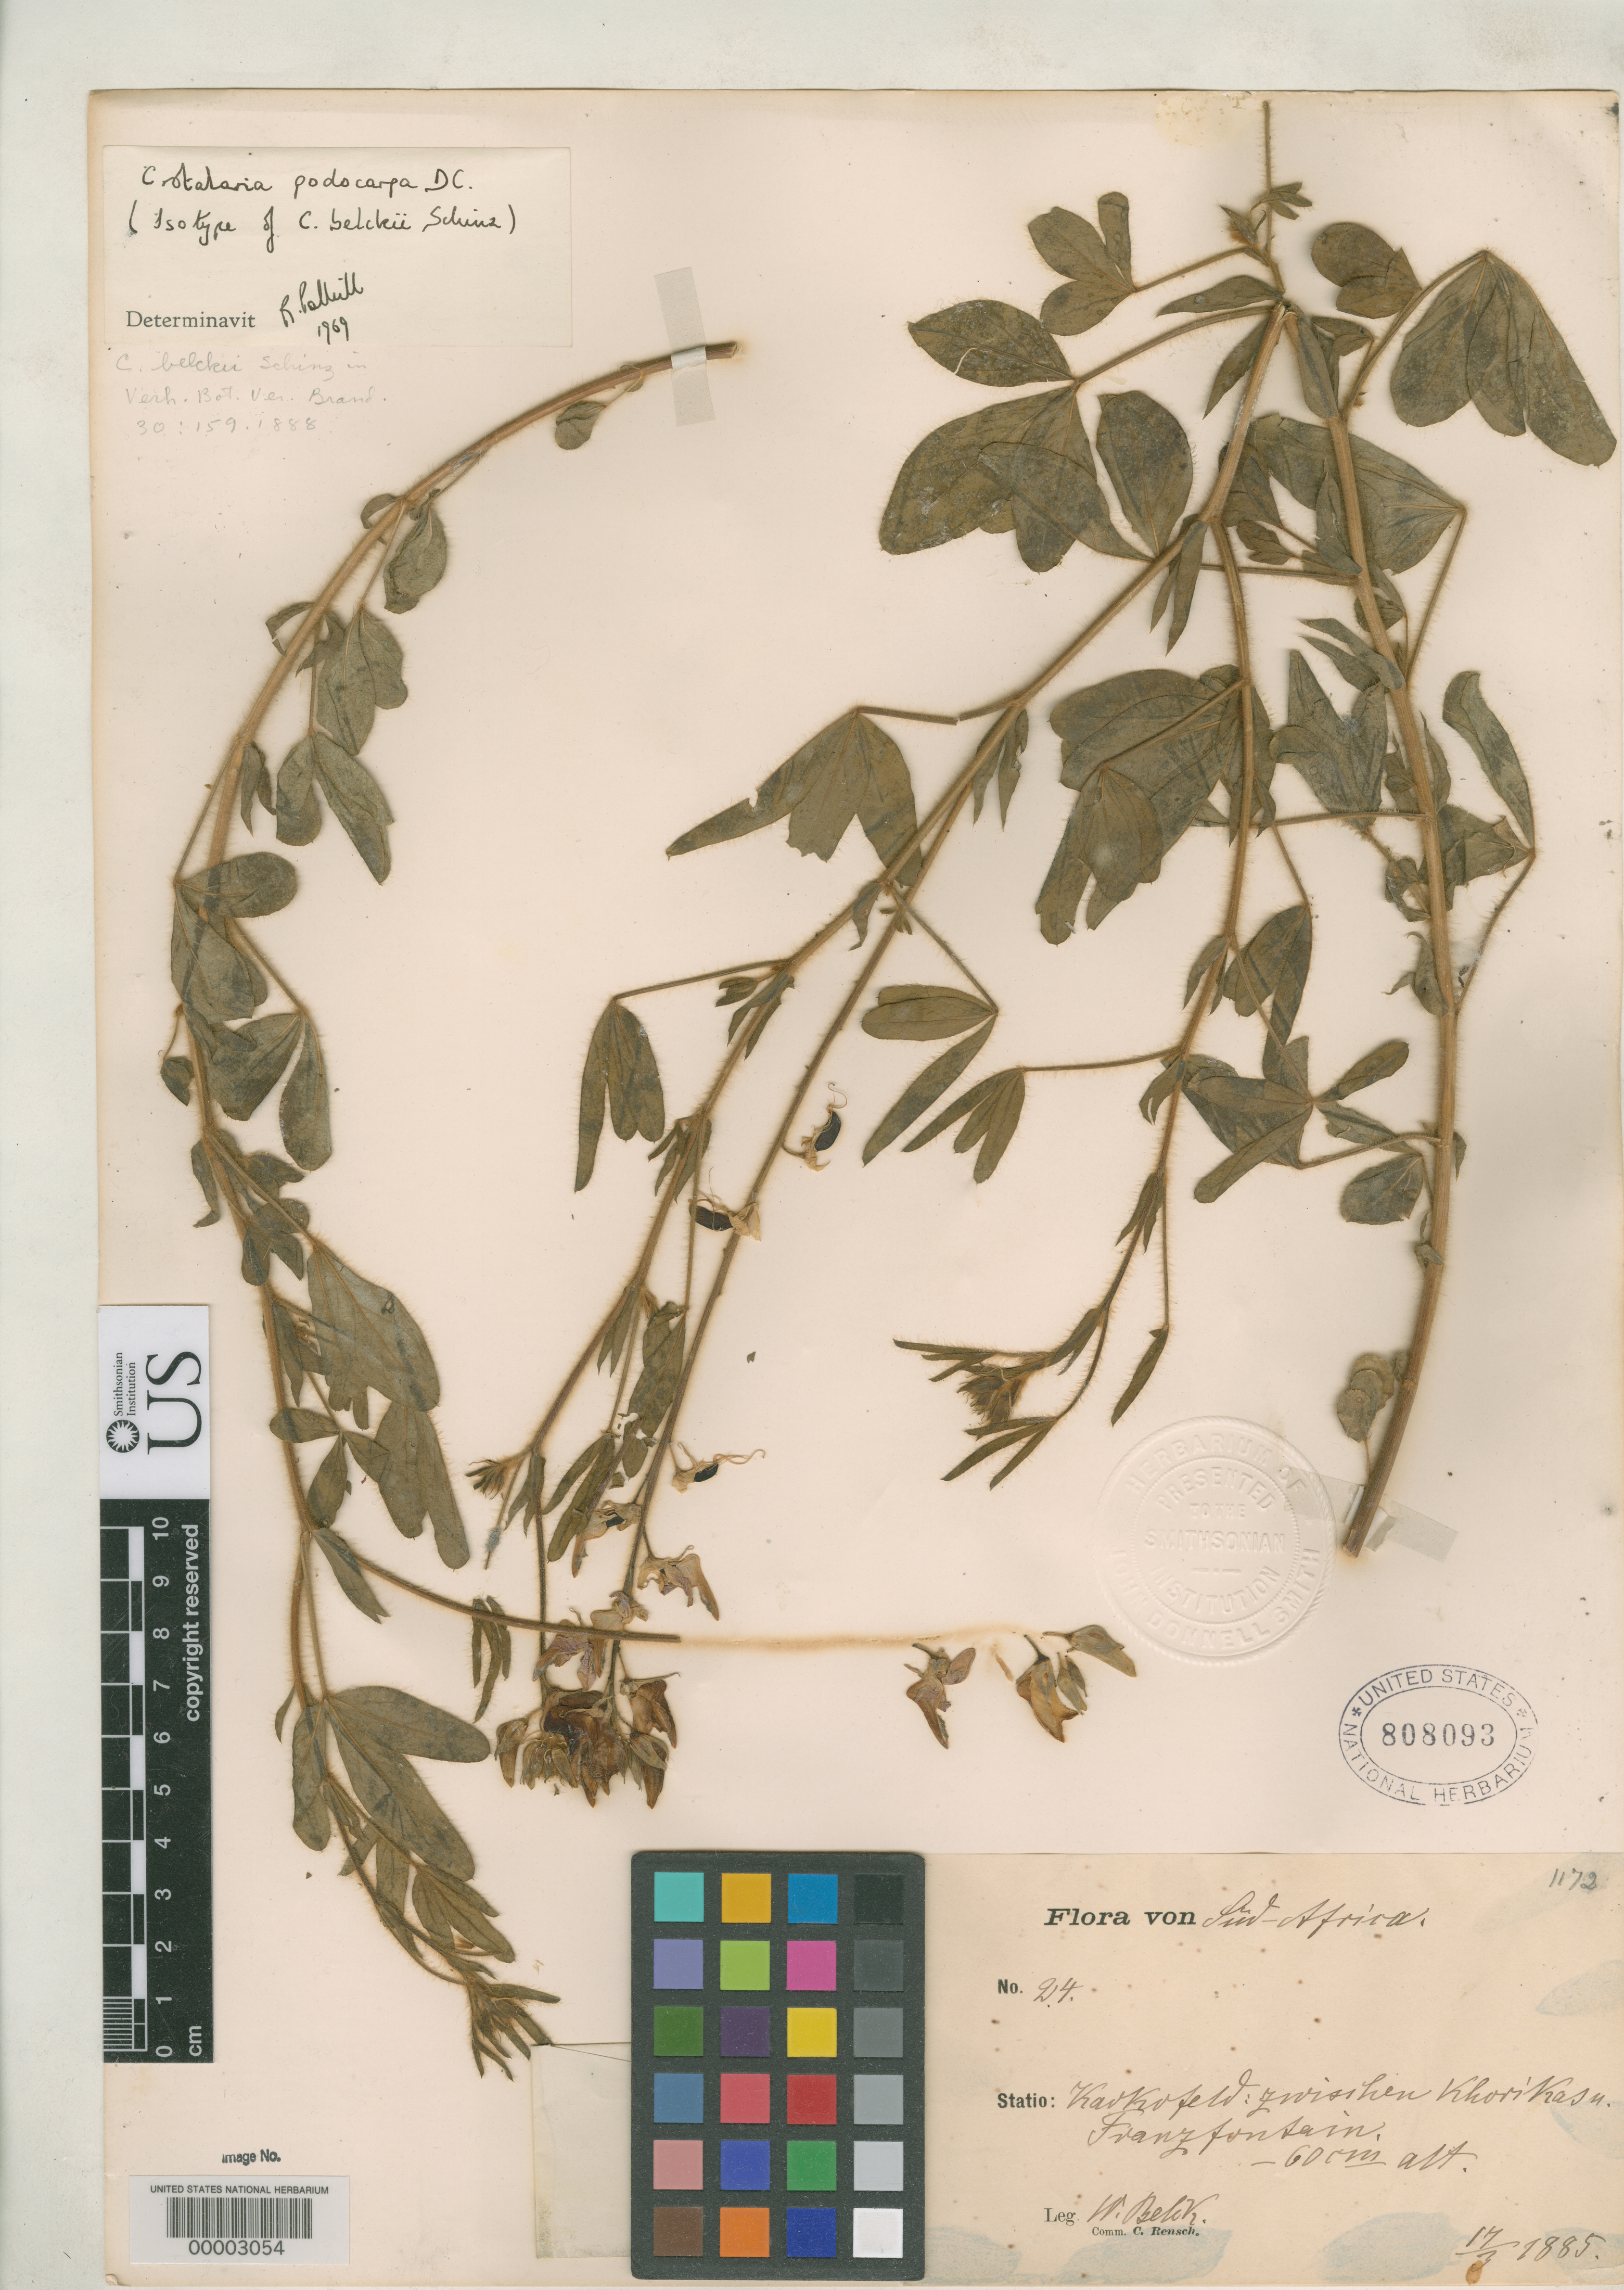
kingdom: Plantae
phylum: Tracheophyta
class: Magnoliopsida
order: Fabales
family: Fabaceae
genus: Crotalaria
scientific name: Crotalaria belckii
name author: Schinz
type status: Isotype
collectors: W. Belck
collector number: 24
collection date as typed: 17 Mar 1885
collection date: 1885-03-17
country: South Africa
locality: Kavkofeld.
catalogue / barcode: US 808093